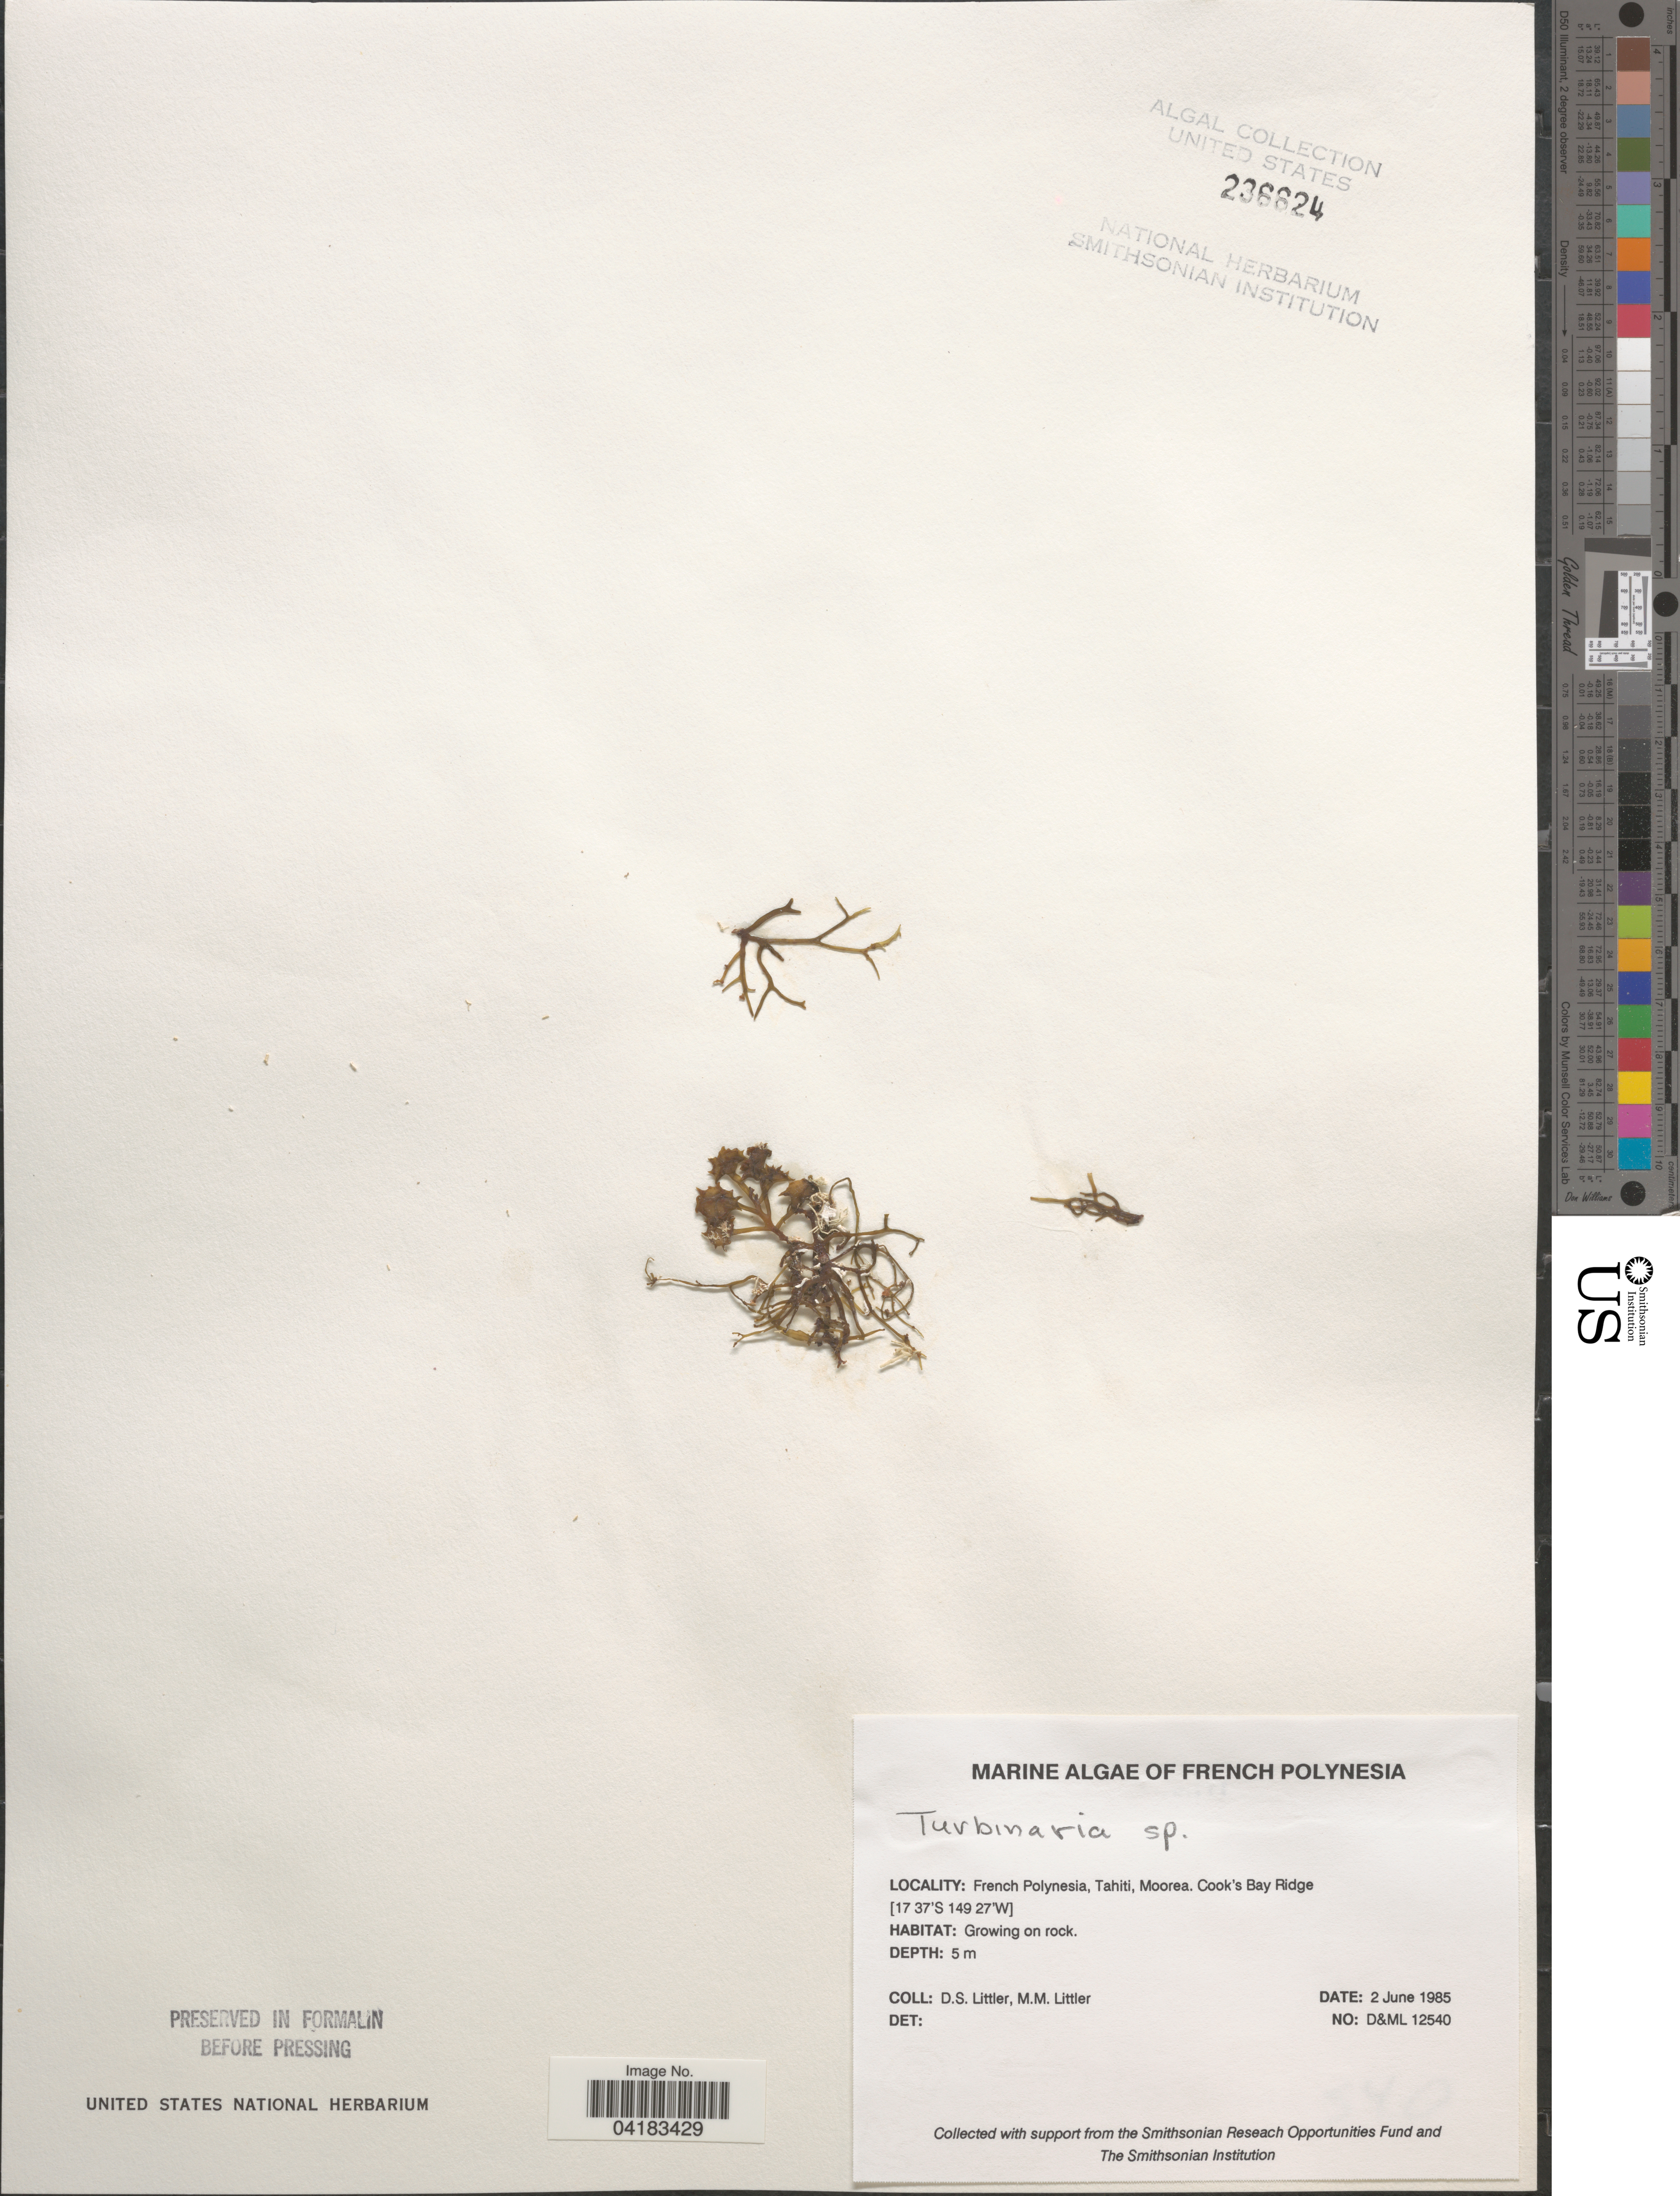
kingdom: Chromista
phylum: Ochrophyta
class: Phaeophyceae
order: Fucales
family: Sargassaceae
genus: Turbinaria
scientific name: Turbinaria sp.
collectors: D. S. Littler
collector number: D&ML12540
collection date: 1985-06-02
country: French Polynesia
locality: Tahiti, Moorea. Cook's Bay Ridge.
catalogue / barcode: US 236624